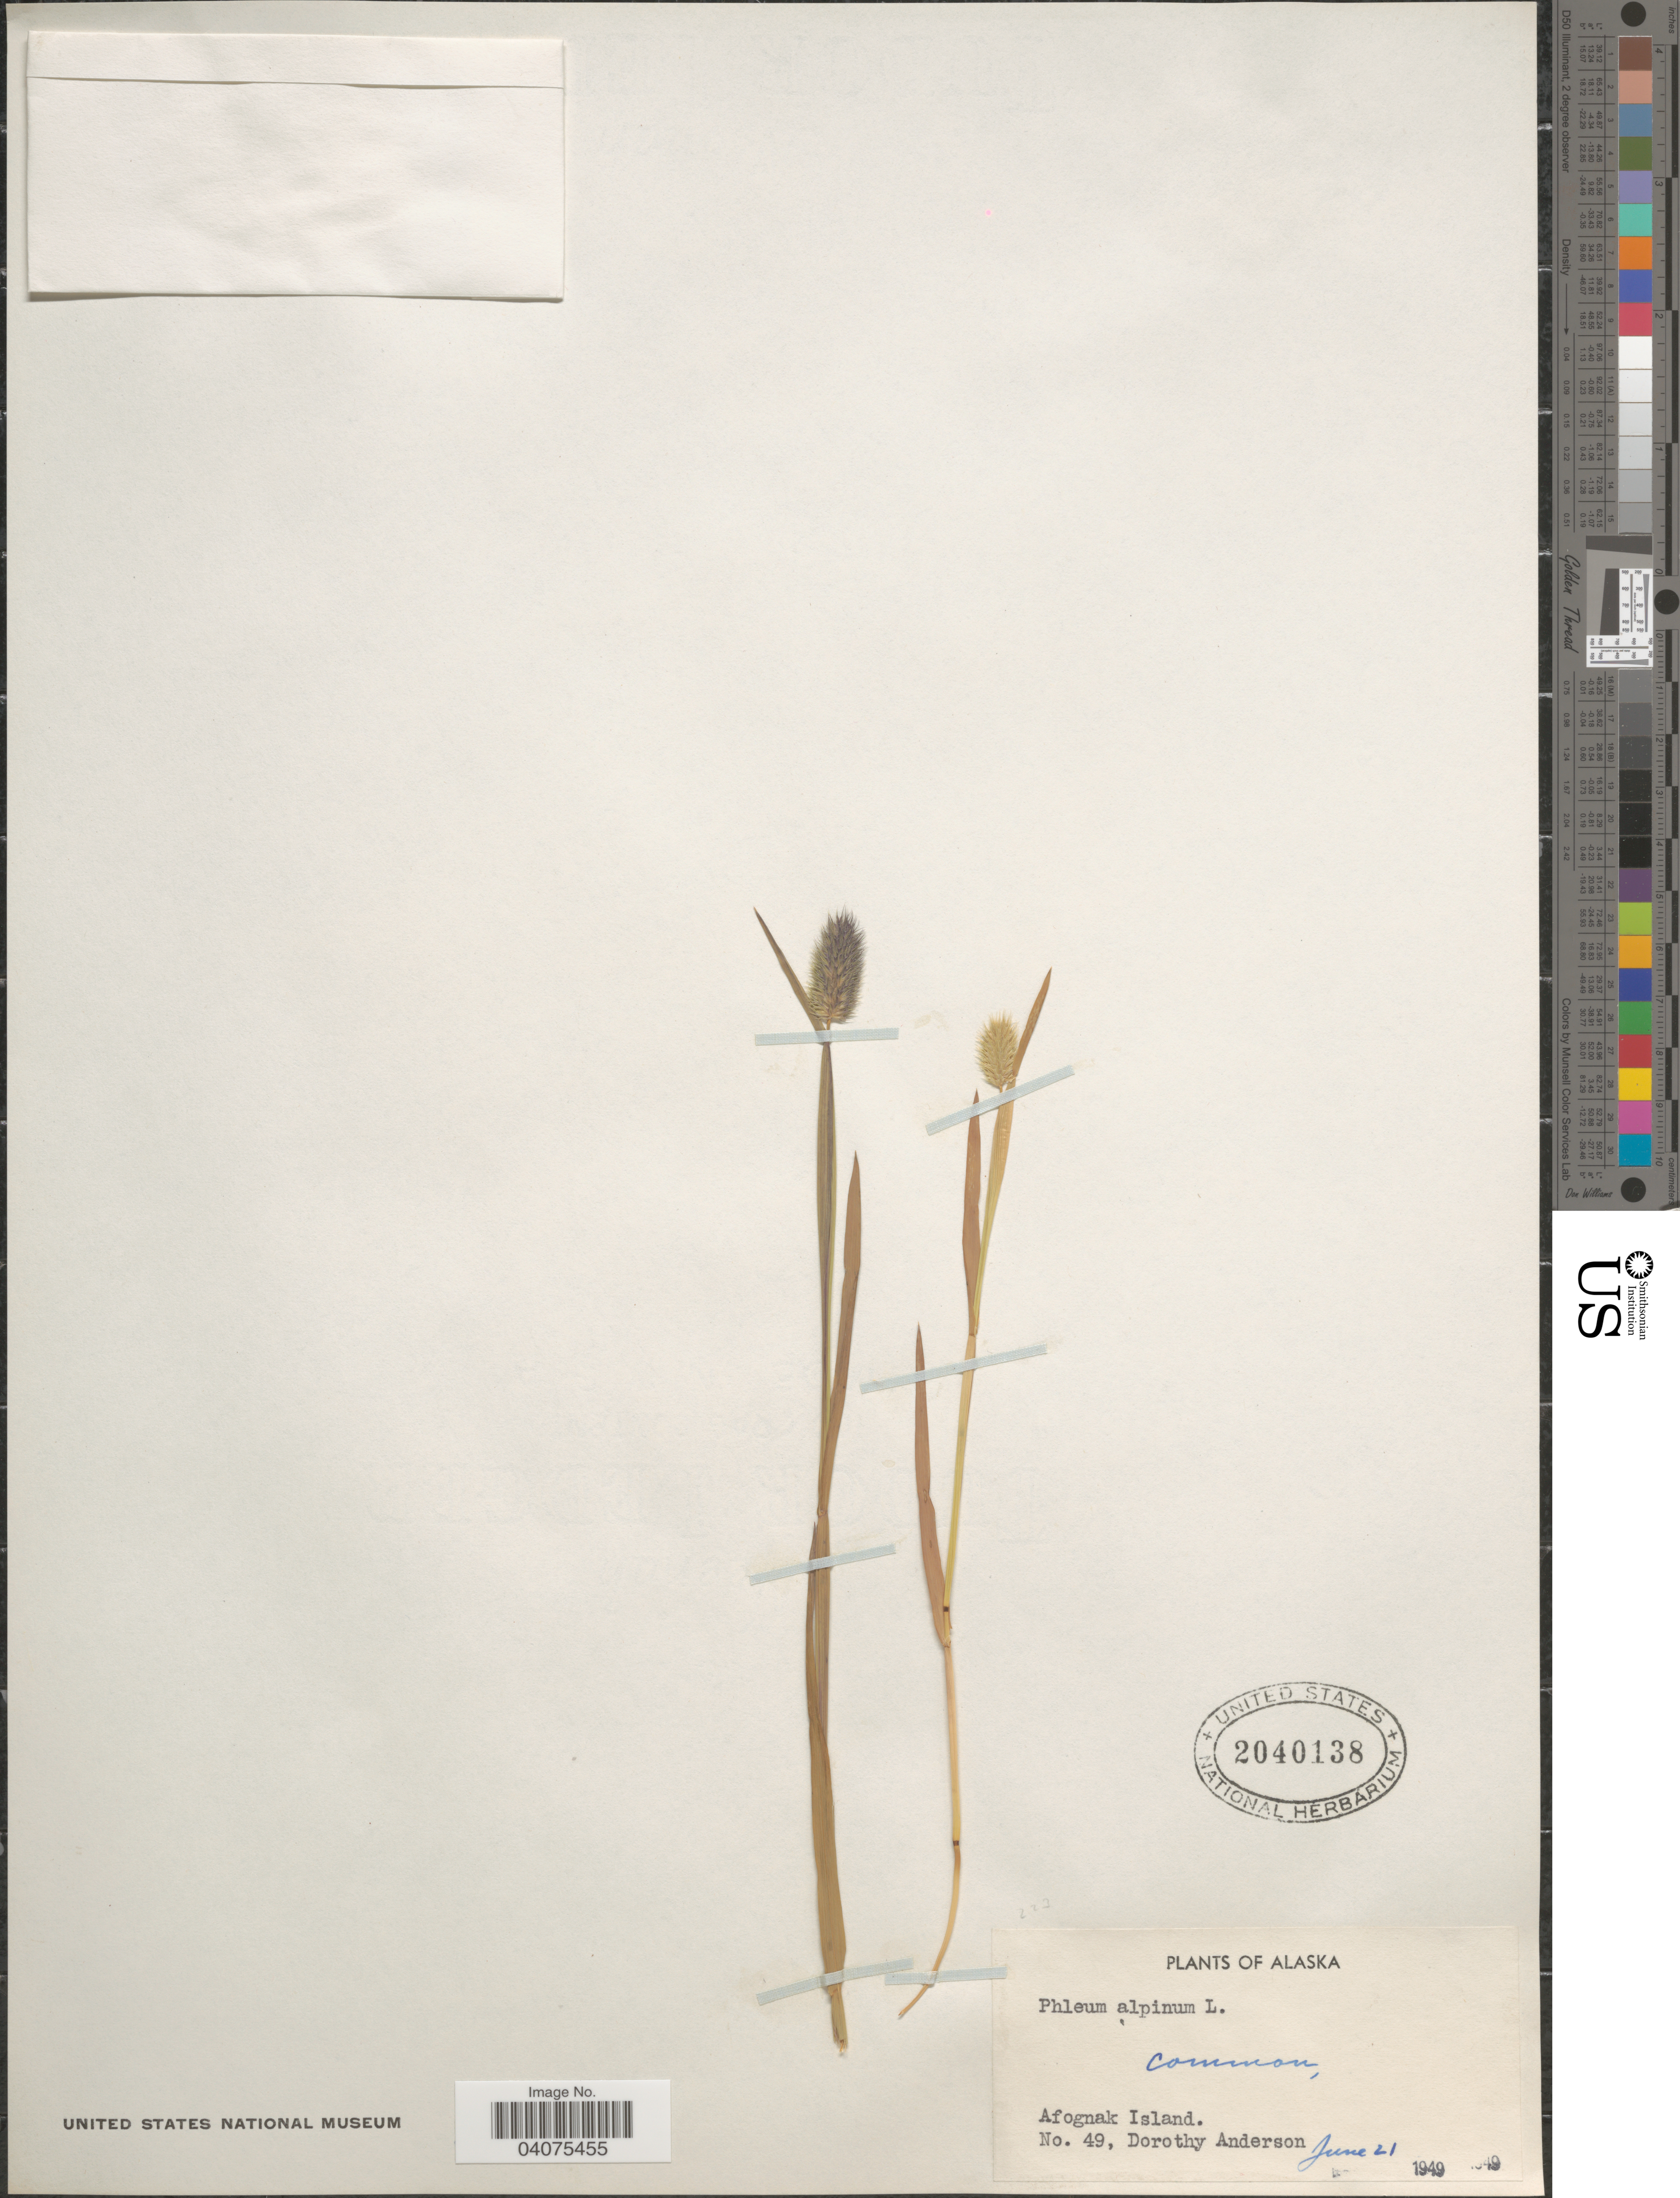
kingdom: Plantae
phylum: Tracheophyta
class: Liliopsida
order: Poales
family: Poaceae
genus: Phleum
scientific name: Phleum alpinum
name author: L.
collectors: D. Anderson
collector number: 49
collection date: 1949-06-21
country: United States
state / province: Alaska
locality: Afognak Island.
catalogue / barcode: US 2040138